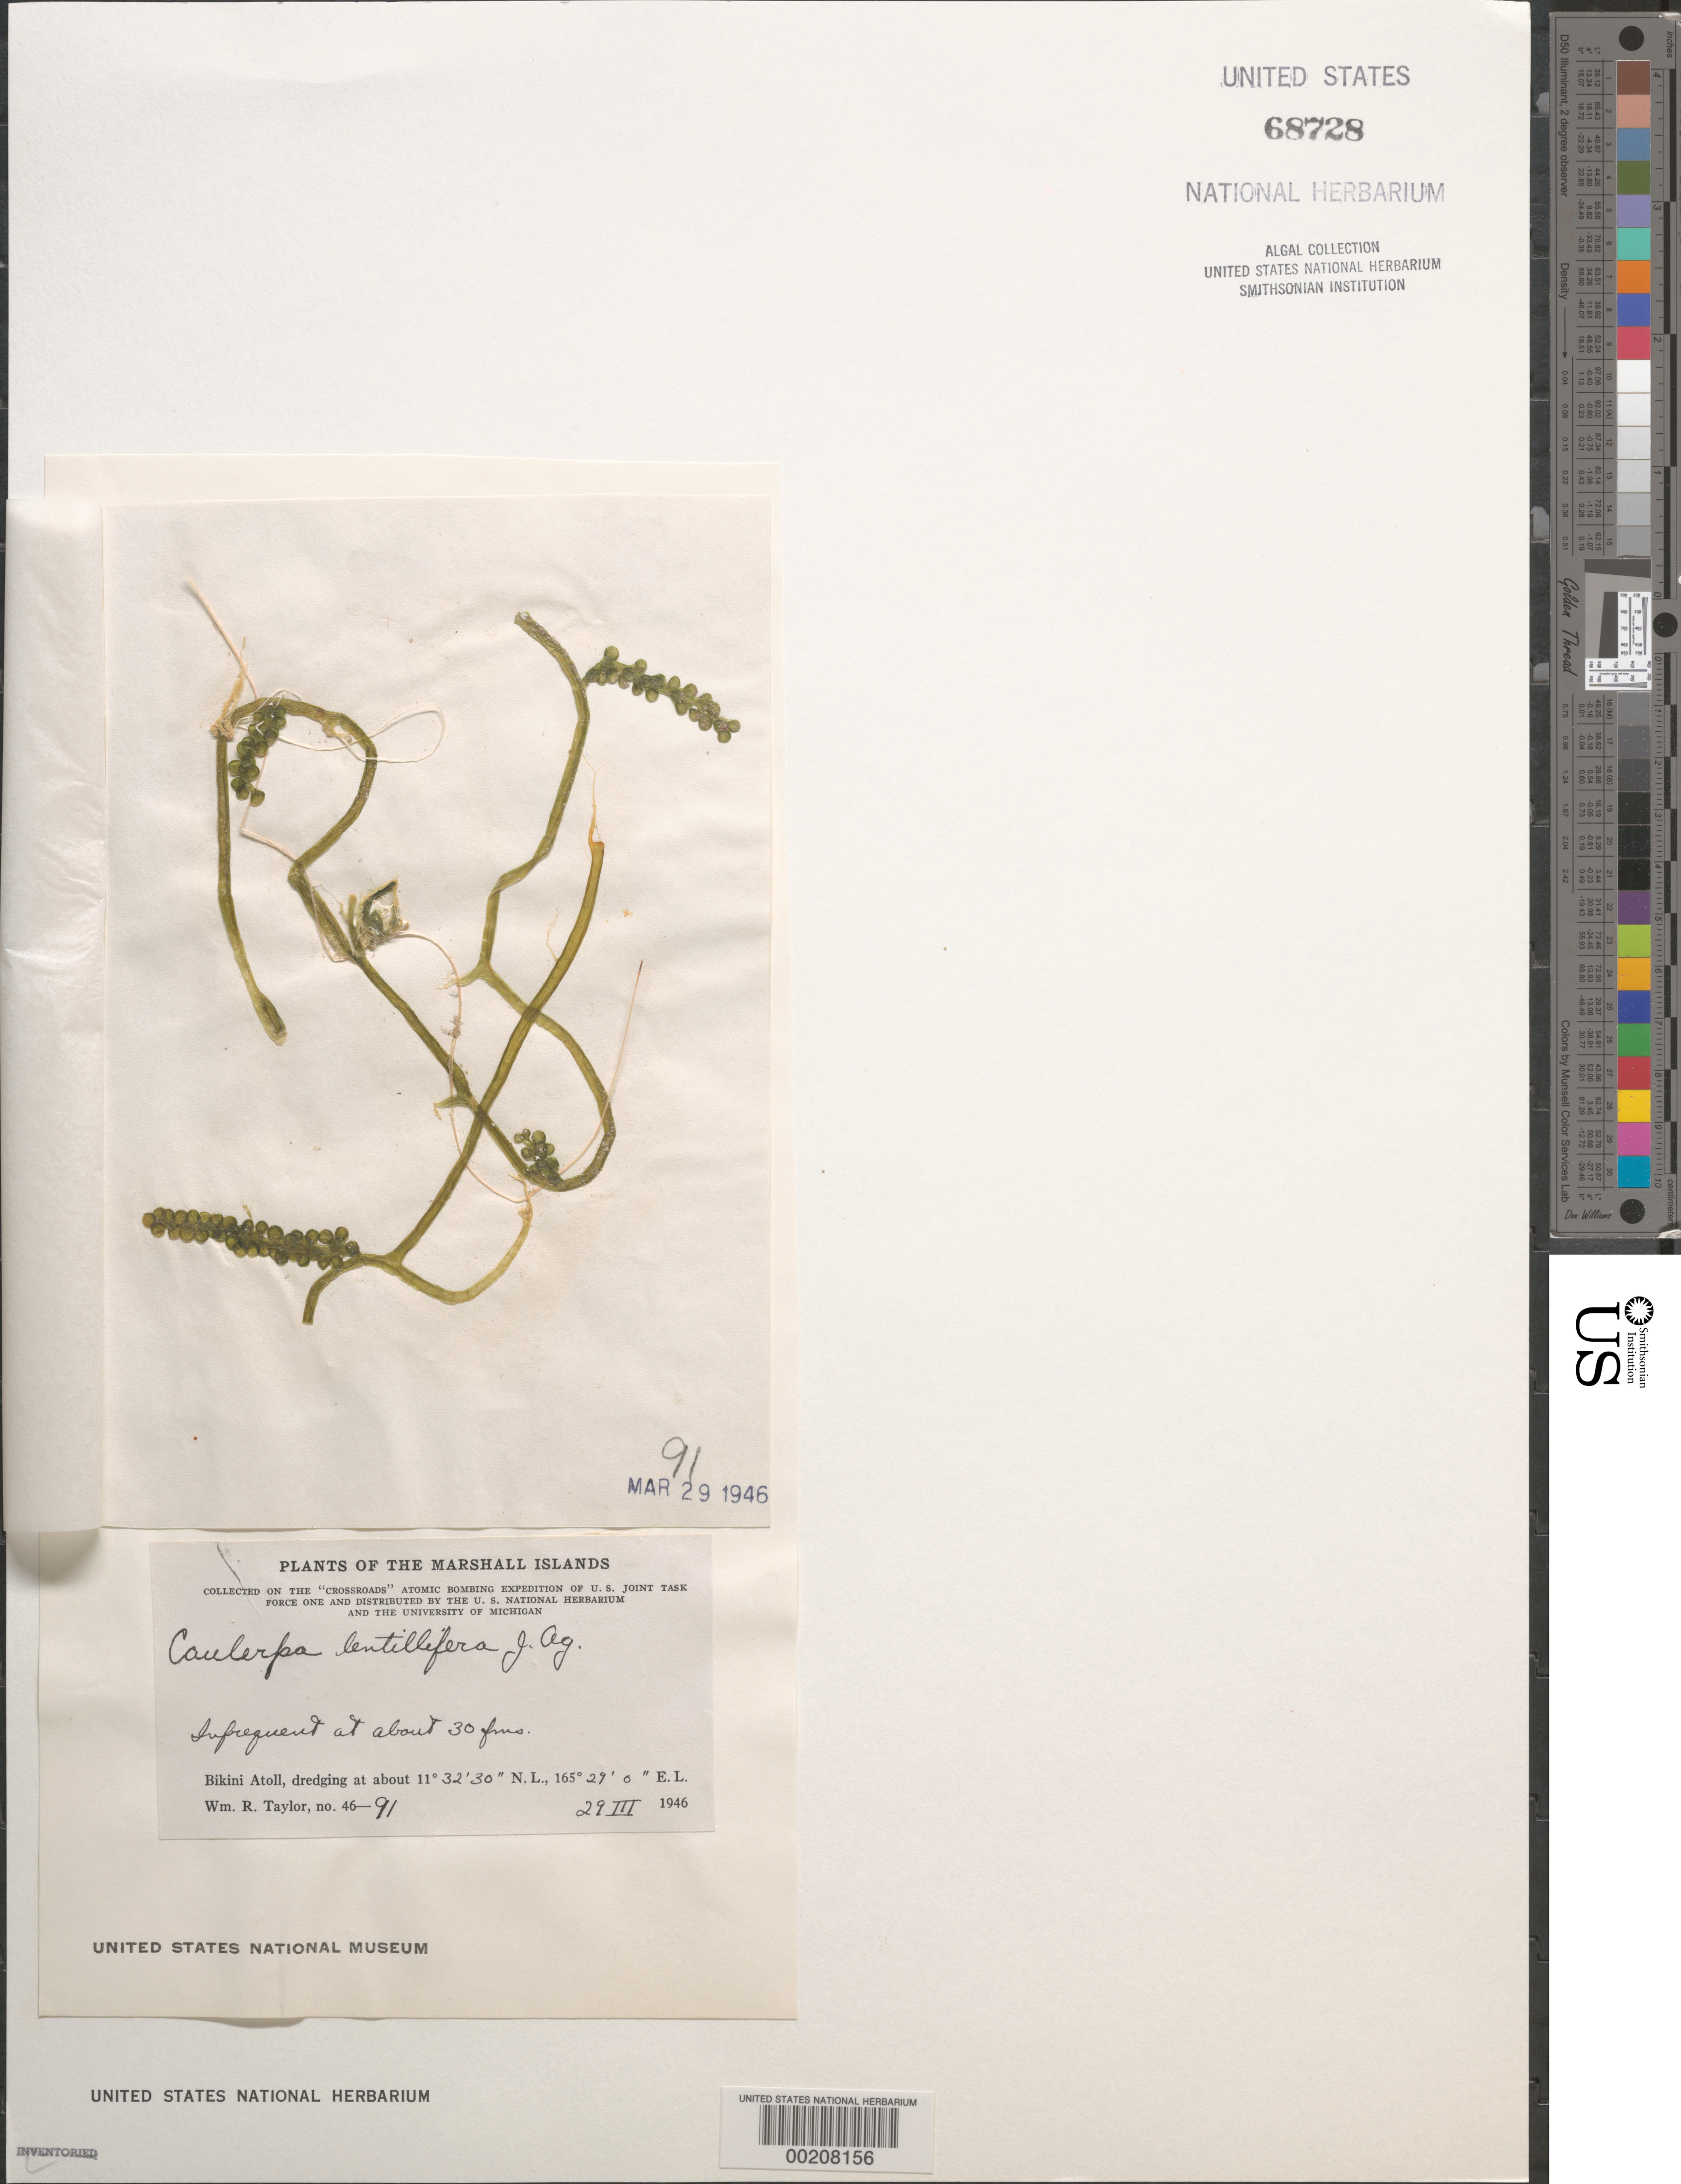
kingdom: Plantae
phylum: Chlorophyta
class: Ulvophyceae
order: Bryopsidales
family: Caulerpaceae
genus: Caulerpa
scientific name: Caulerpa lentillifera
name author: J. Agardh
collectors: W. R. Taylor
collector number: WRT 46-91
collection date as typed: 29 Mar 1946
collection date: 1946-03-29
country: Marshall Islands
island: Bikini Atoll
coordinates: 11 32' 30" N, 165 29' E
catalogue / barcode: US 68728